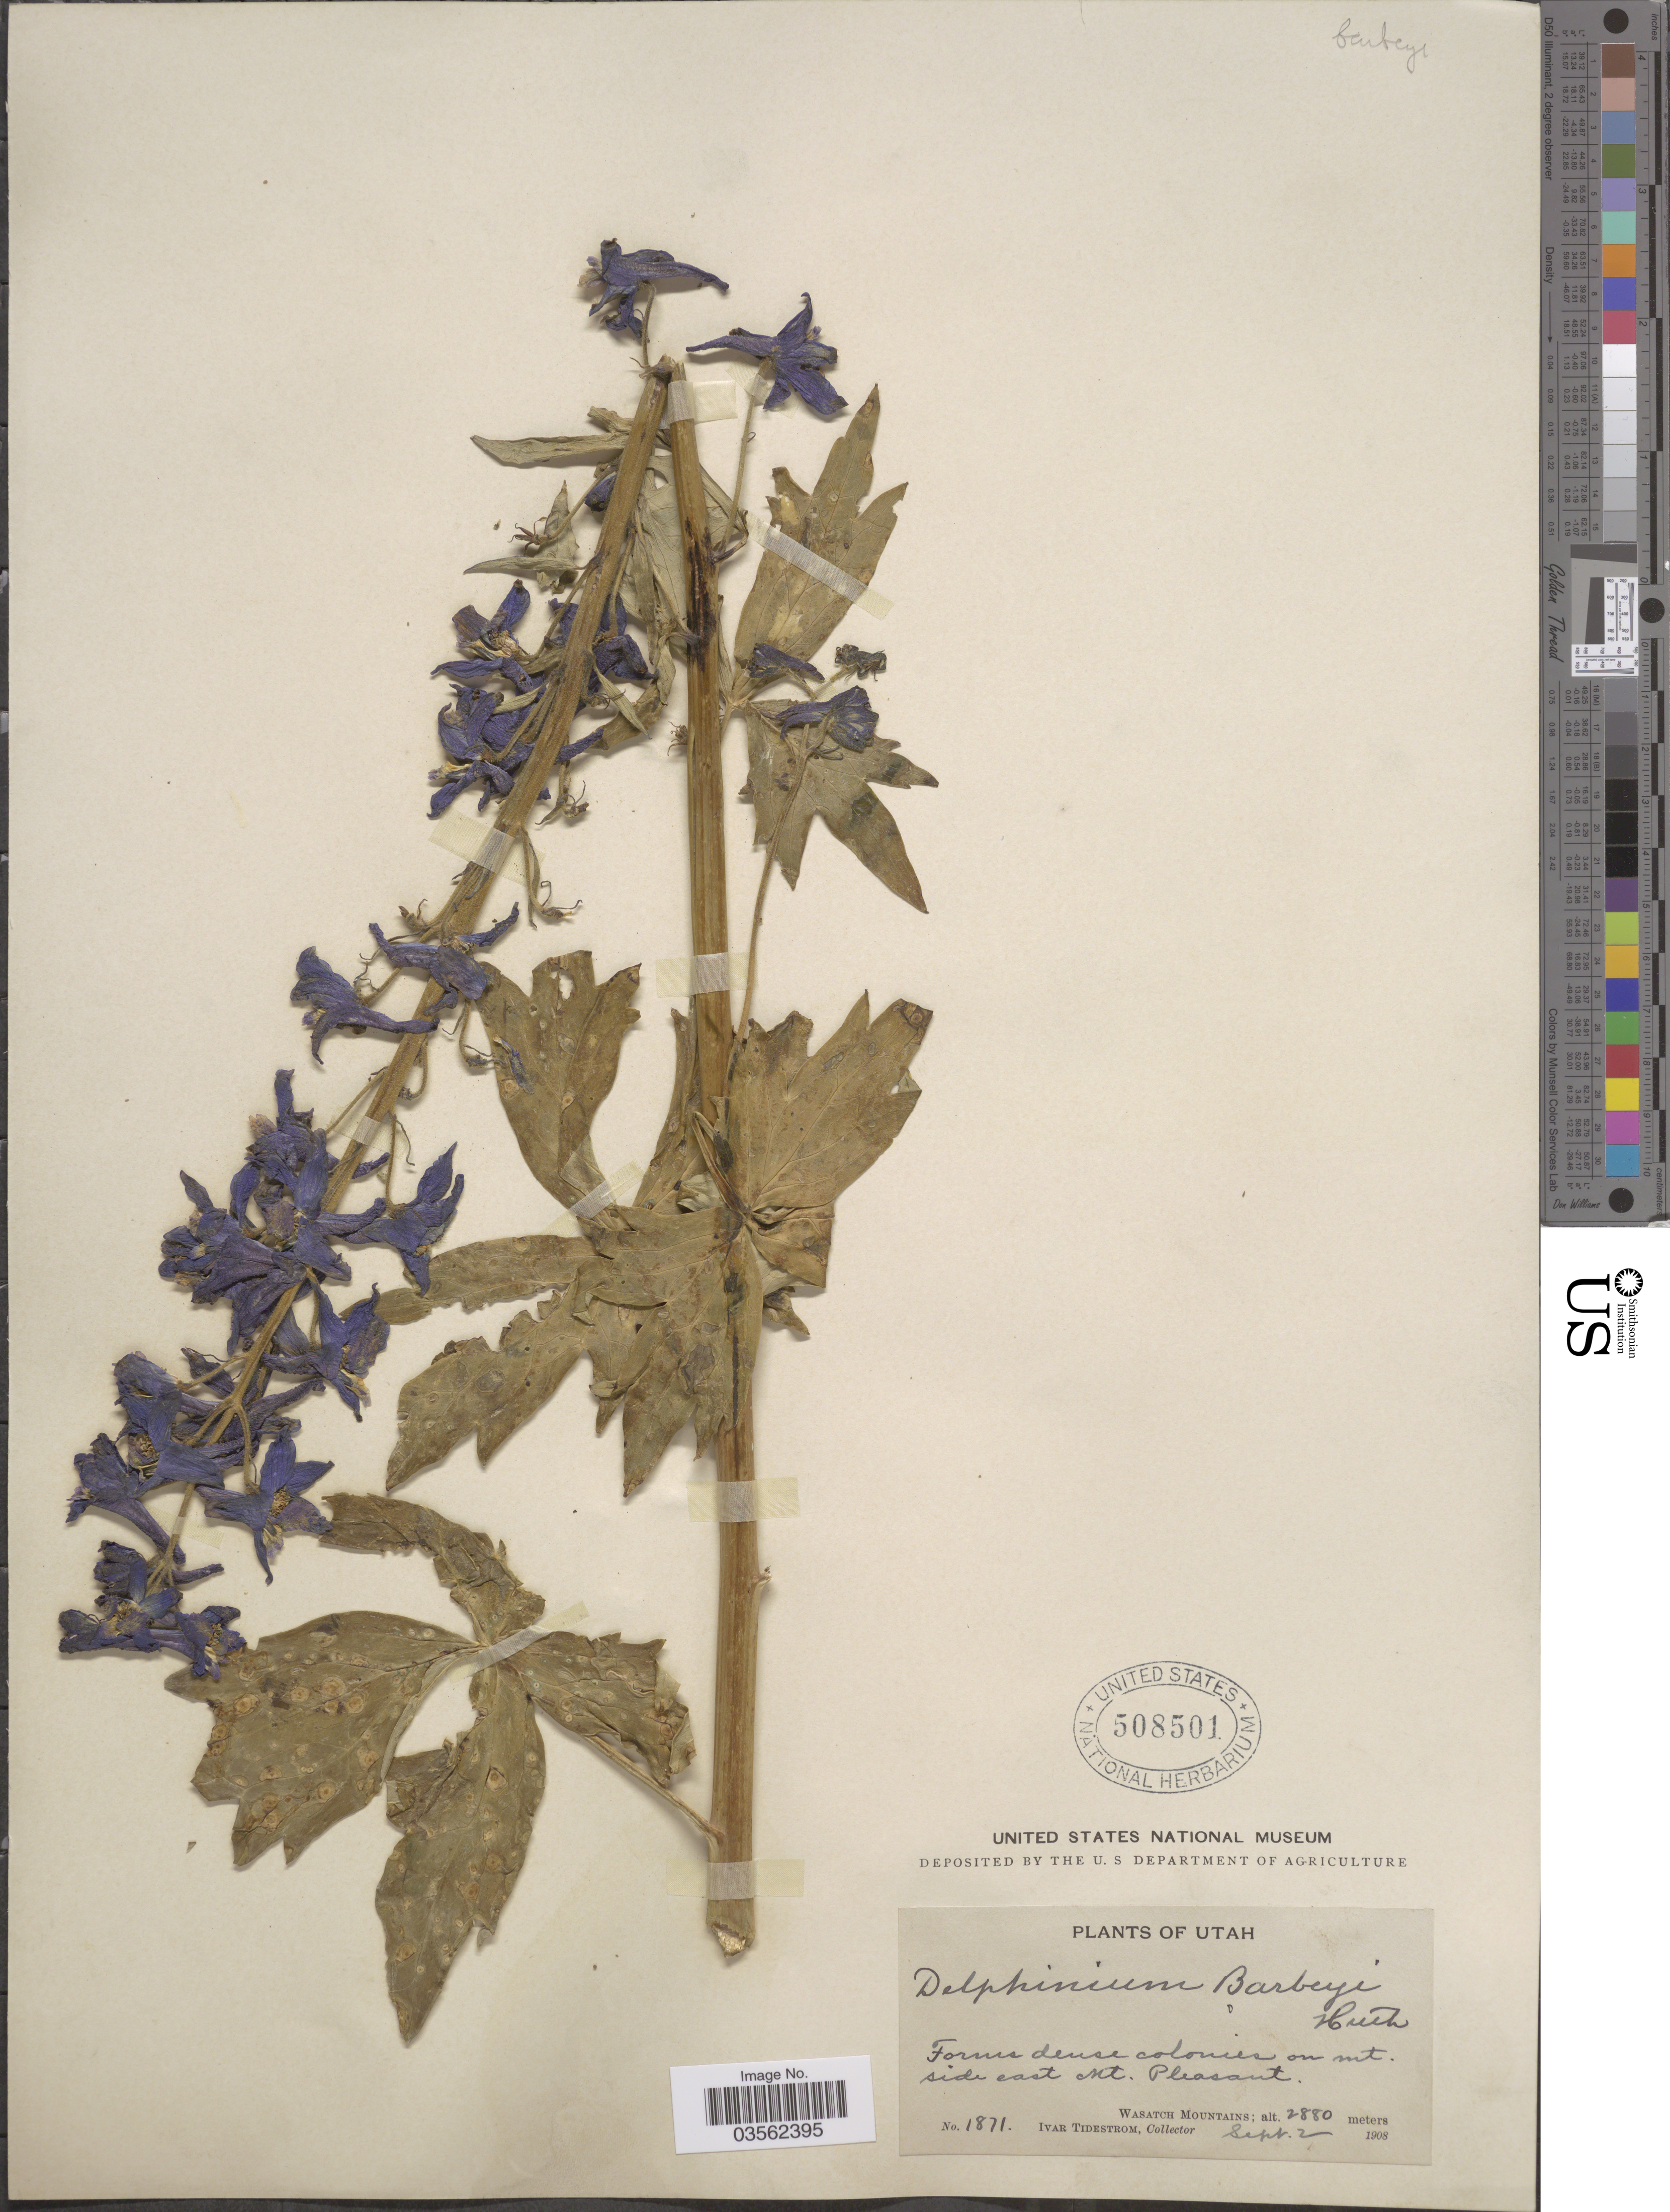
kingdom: Plantae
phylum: Tracheophyta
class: Magnoliopsida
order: Ranunculales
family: Ranunculaceae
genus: Delphinium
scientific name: Delphinium barbeyi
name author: (Huth) Huth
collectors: I. F. Tidestrom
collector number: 1871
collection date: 1908-09-02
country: United States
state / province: Utah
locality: On mt. side east Mt. Pleasant. Wasatch Mountains.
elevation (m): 2880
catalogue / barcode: US 508501